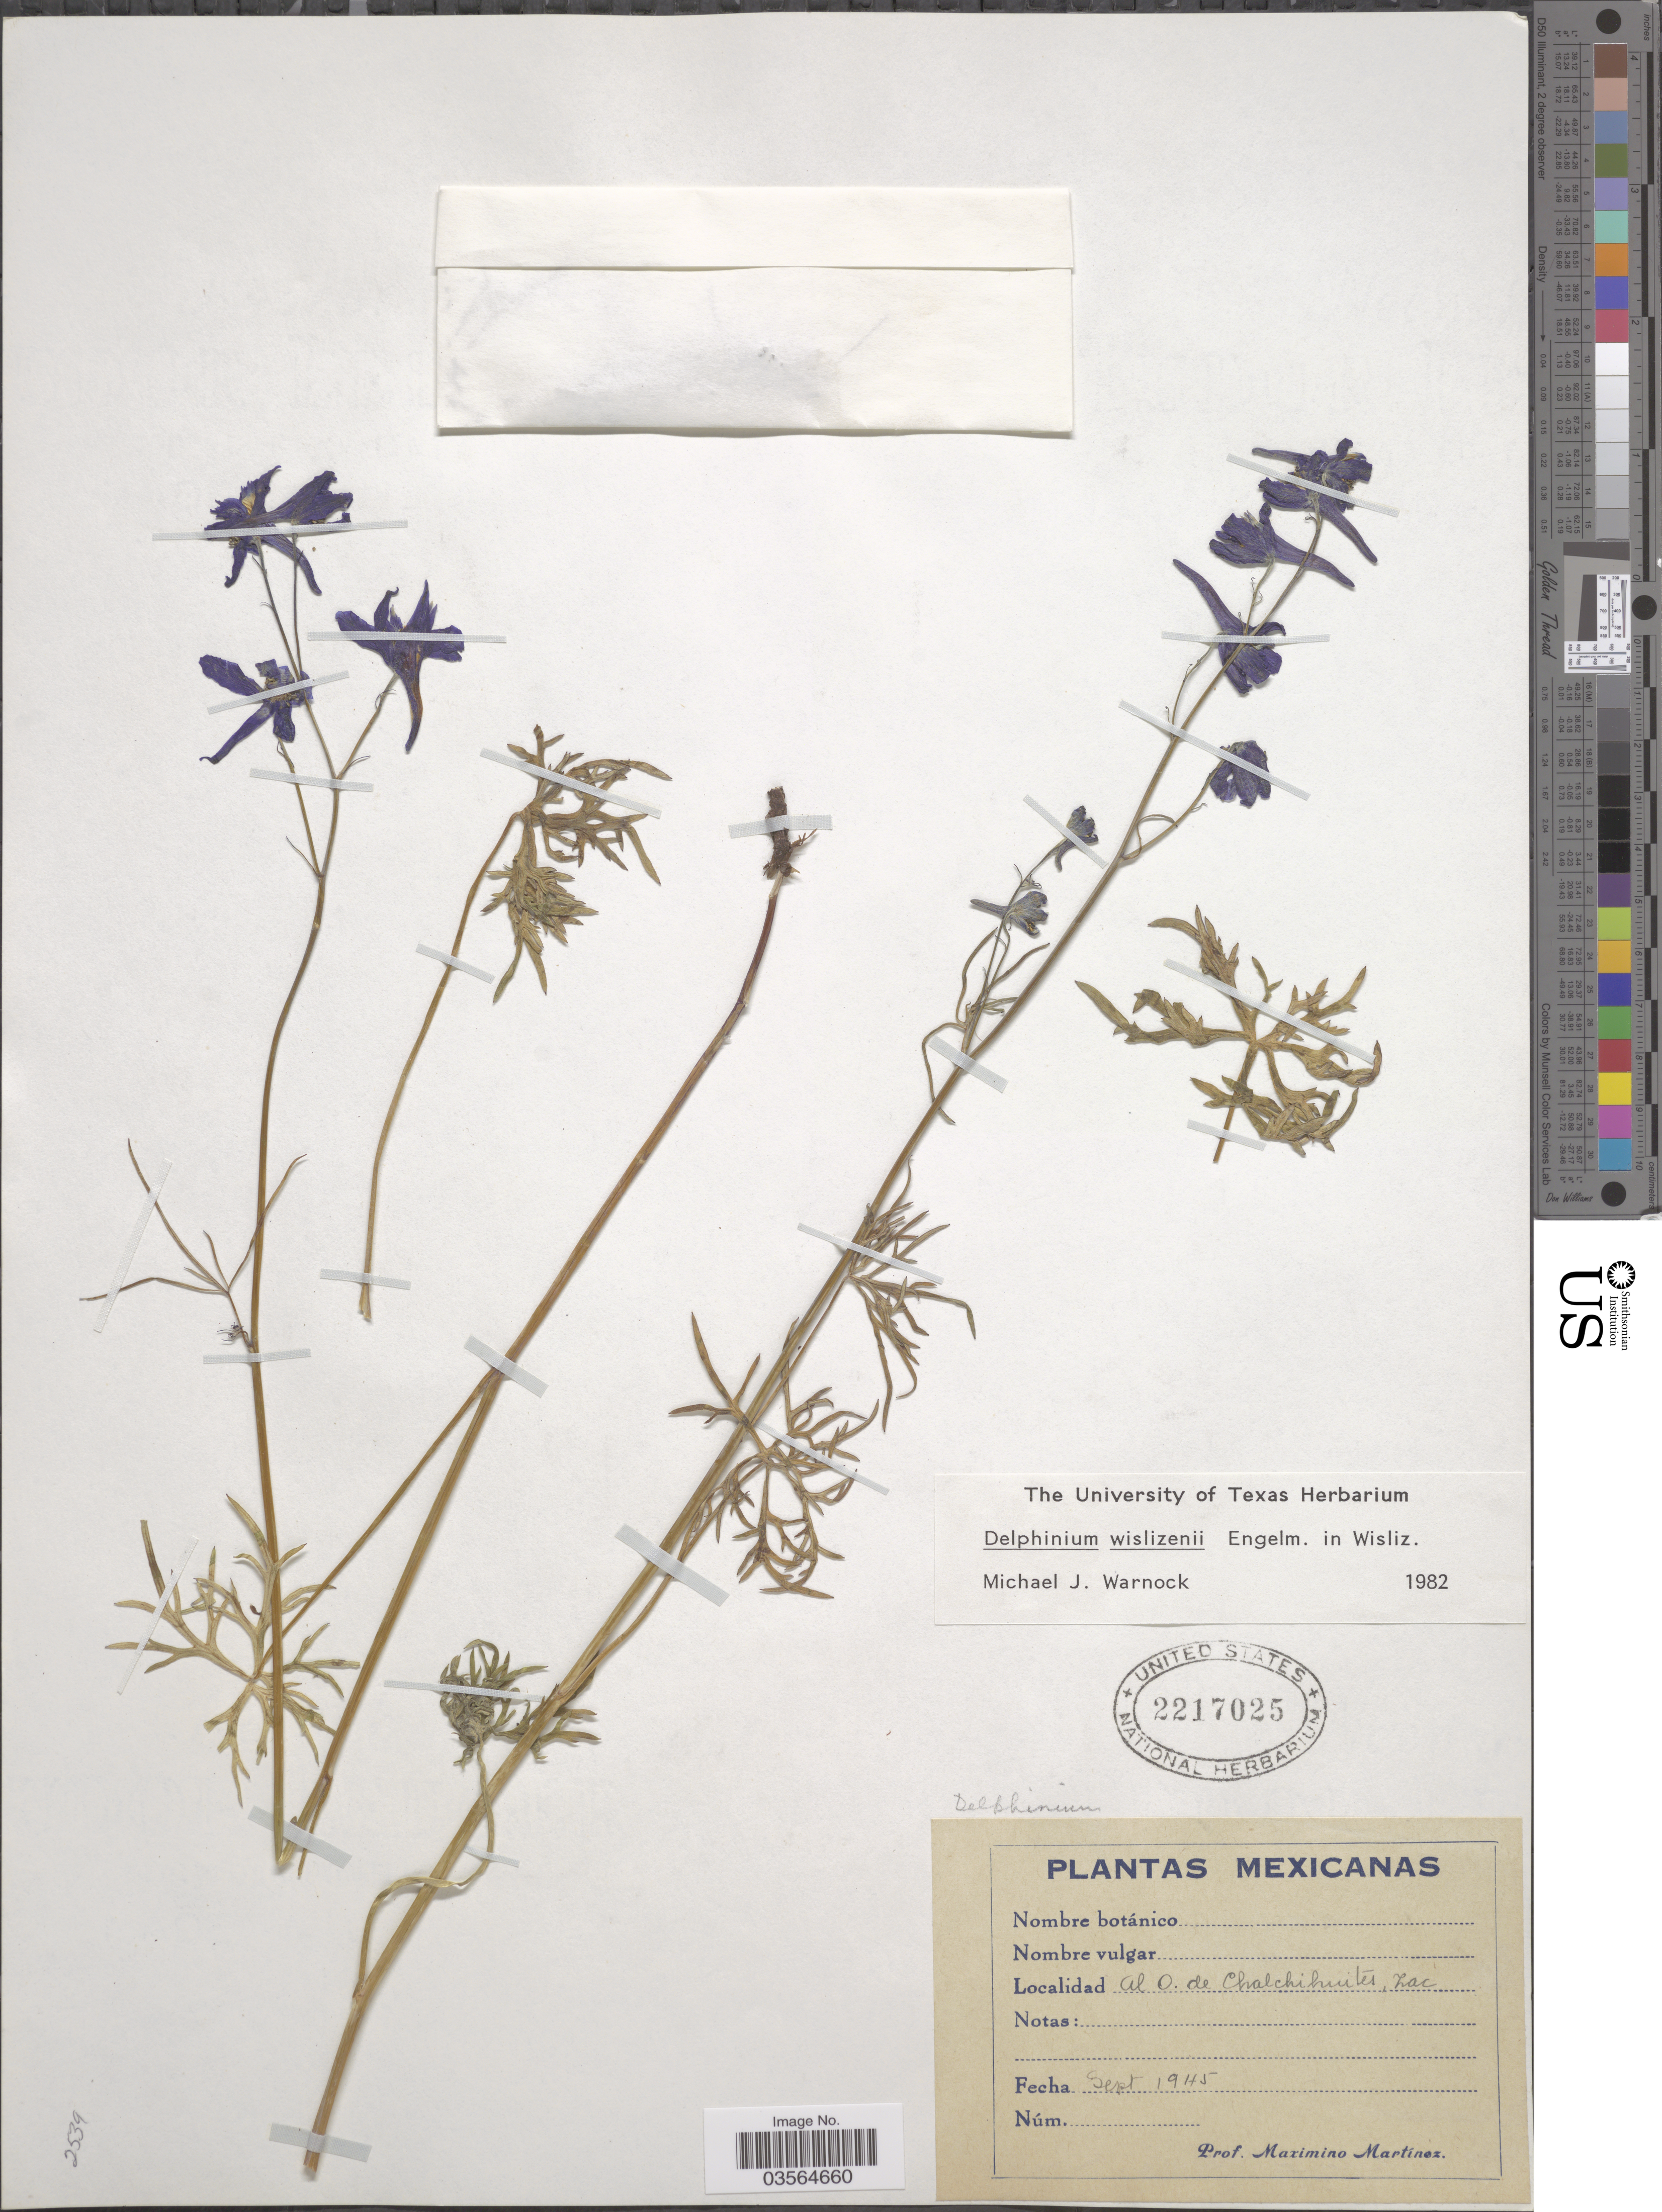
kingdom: Plantae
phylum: Tracheophyta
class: Magnoliopsida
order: Ranunculales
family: Ranunculaceae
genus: Delphinium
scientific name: Delphinium wislizeni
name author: Engelm.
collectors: M. Martínez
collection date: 1945-09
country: Mexico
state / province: Zacatecas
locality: Al O. de Chalchihuites.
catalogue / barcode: US 2217025